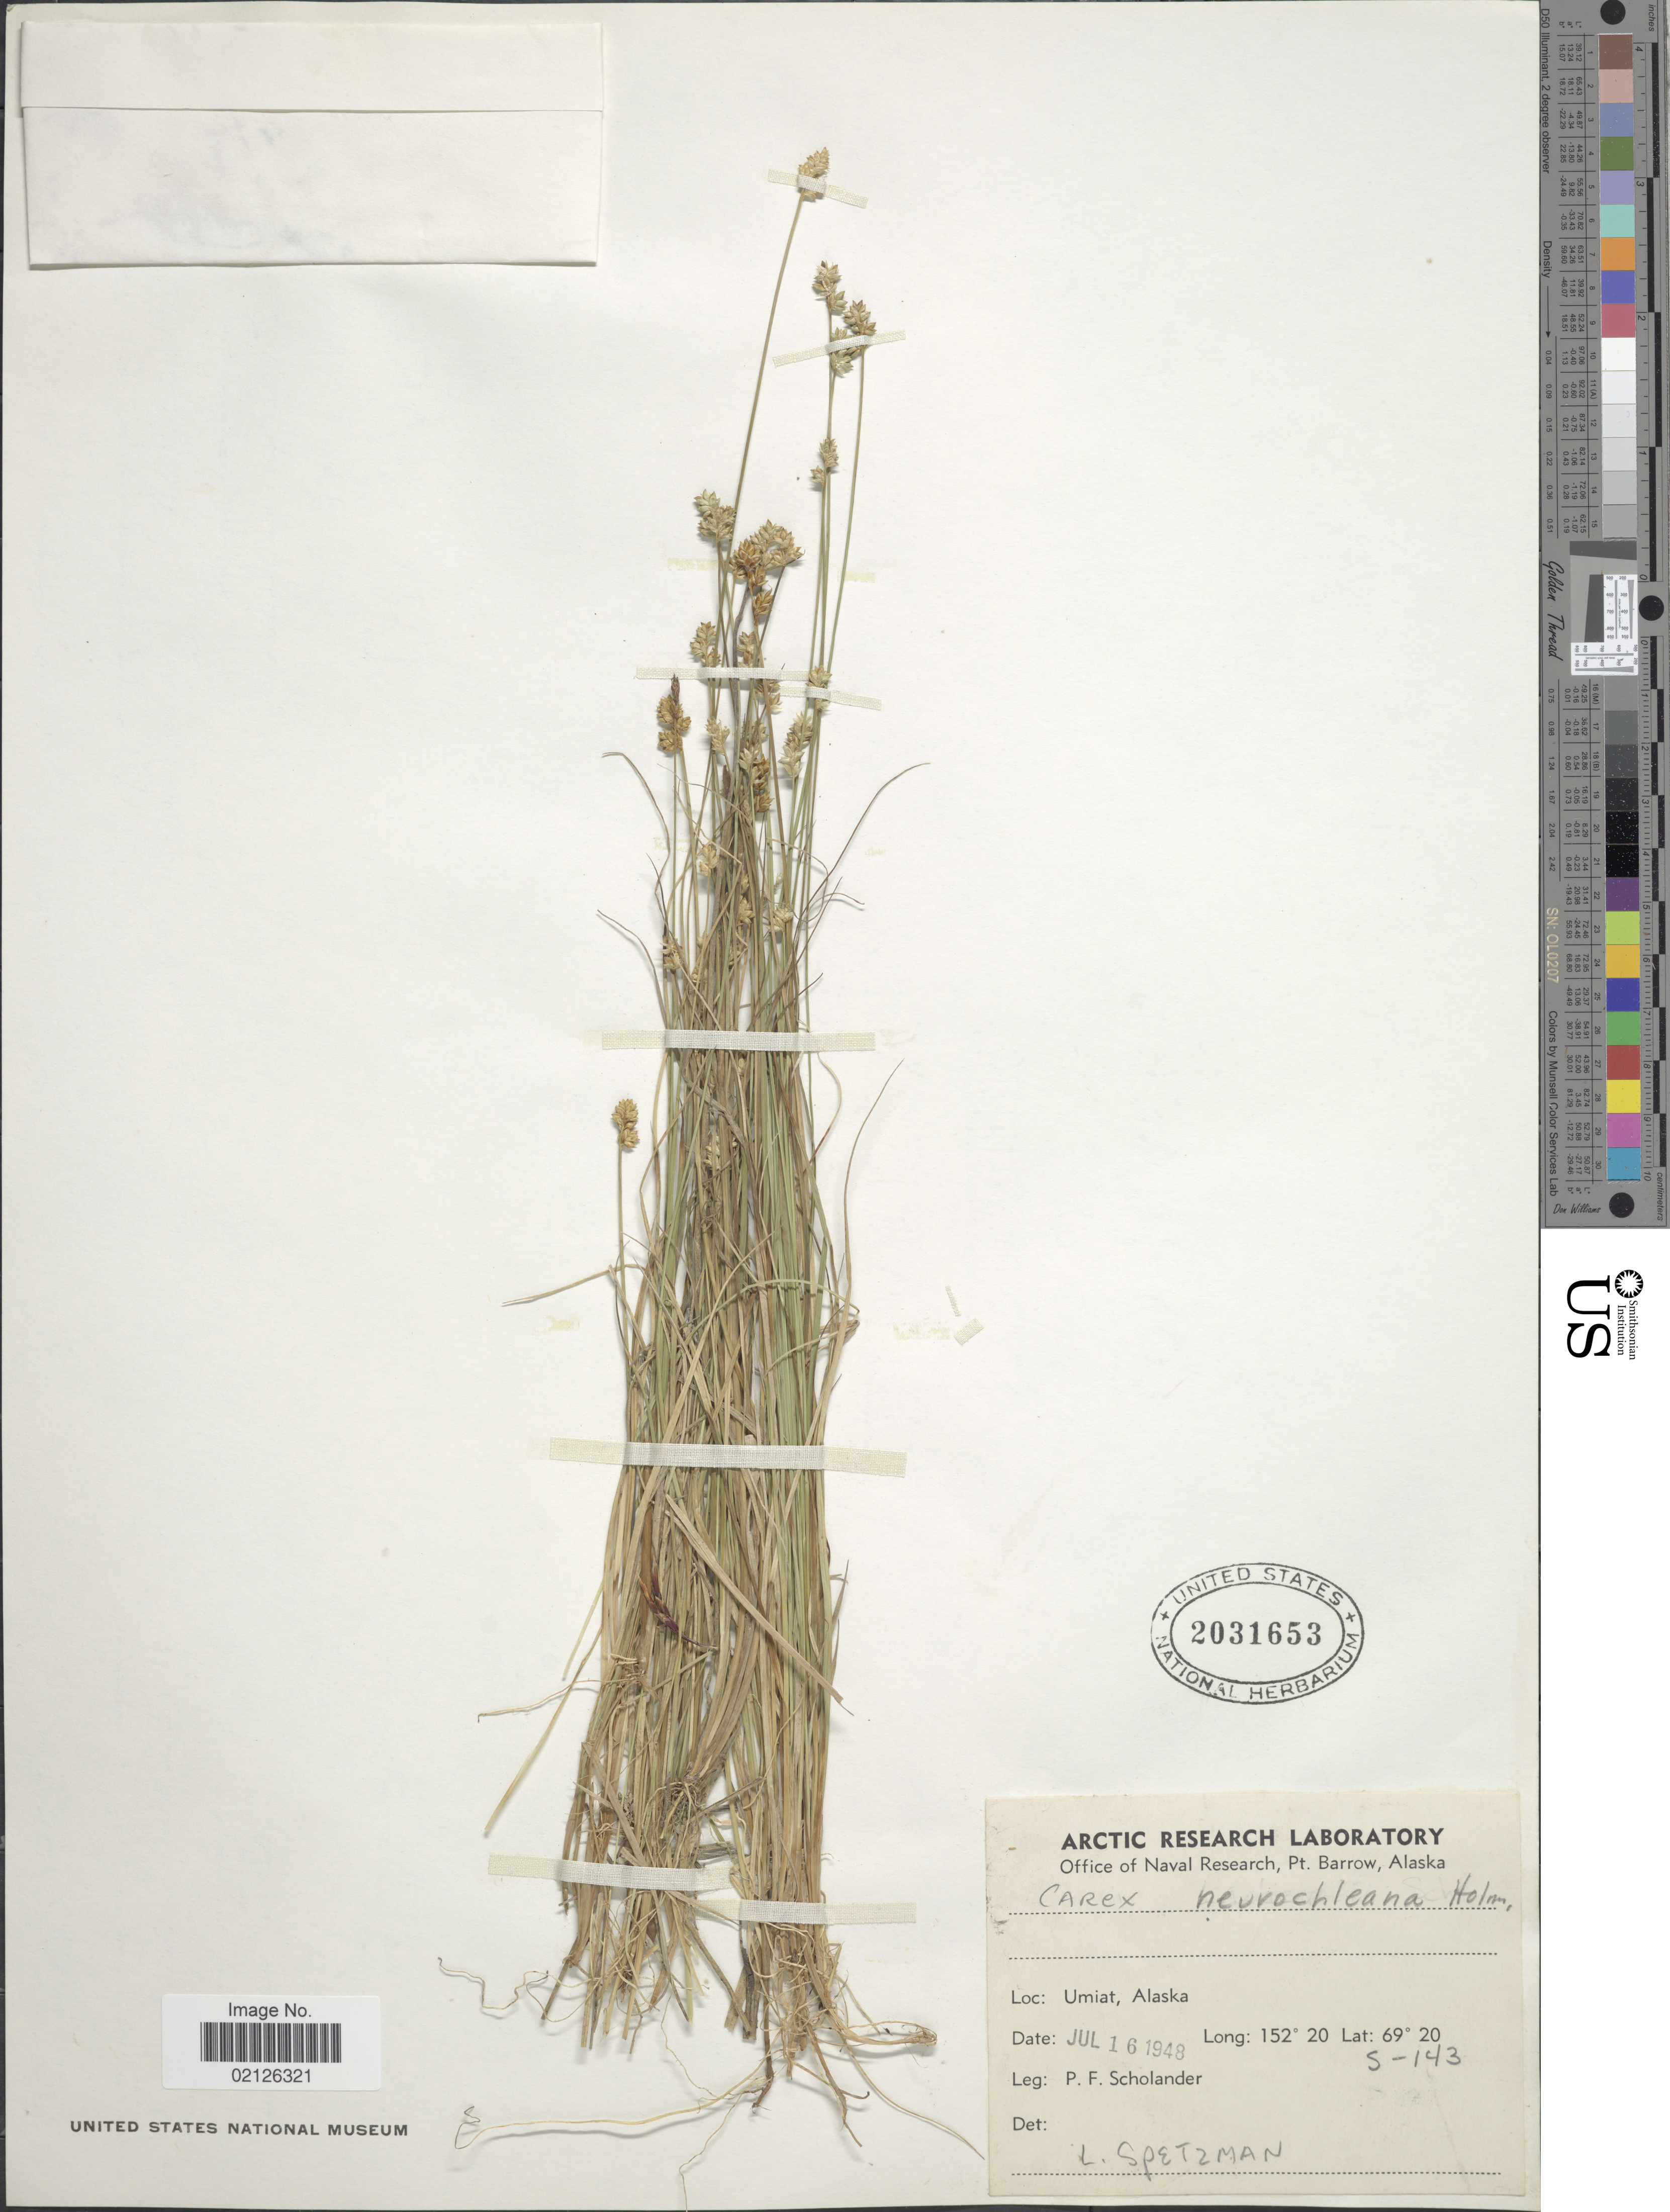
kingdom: Plantae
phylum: Tracheophyta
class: Liliopsida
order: Poales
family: Cyperaceae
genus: Carex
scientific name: Carex marina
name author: Dewey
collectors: P. Scholander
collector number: S-143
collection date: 1948-07-16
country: United States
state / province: Alaska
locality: Umiat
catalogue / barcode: US 2031653